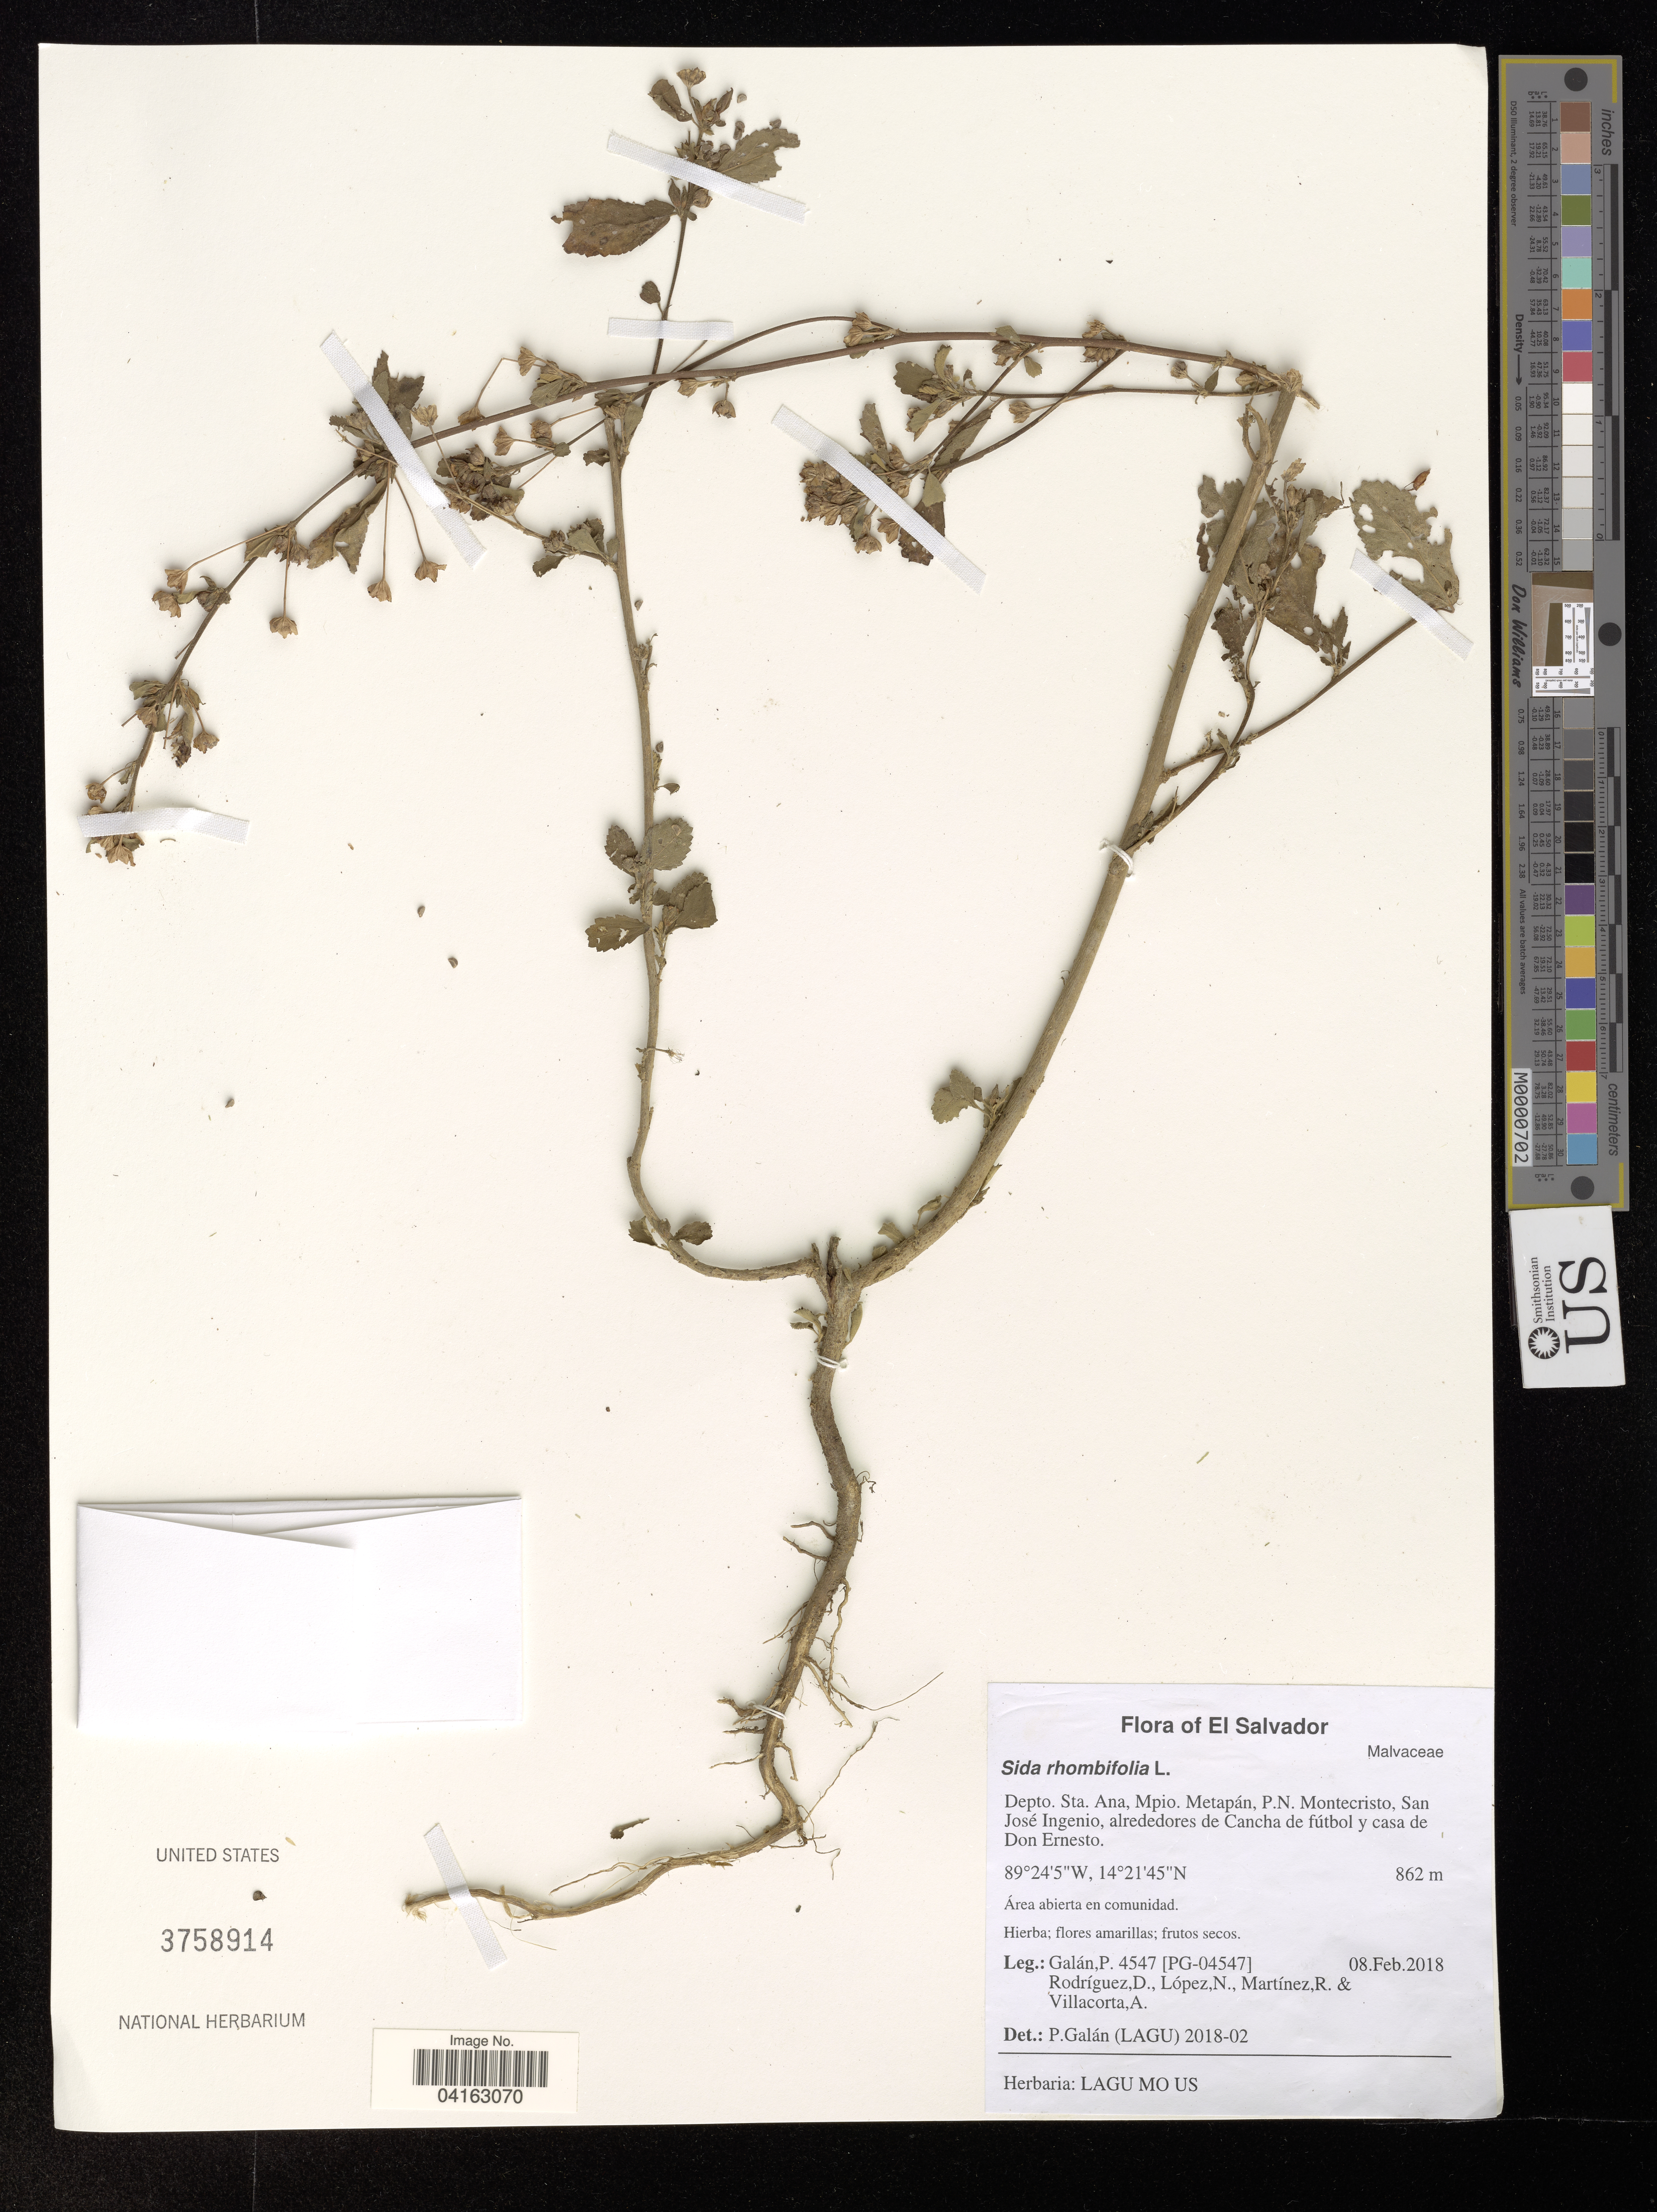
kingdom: Plantae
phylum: Tracheophyta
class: Magnoliopsida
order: Malvales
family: Malvaceae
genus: Sida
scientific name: Sida rhombifolia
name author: L.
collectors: P. Galan, D. Rodríguez, N. López, R. Martinez & A. Villacorta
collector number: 4547-PG-04547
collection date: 2018-02-08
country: El Salvador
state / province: Santa Ana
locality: Mpio. Metapán, P.N. Montecristo, san José Ingenio, alrededores de Cancha de fútbol y casa de Don Ernesto.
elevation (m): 862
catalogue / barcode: US 3758914